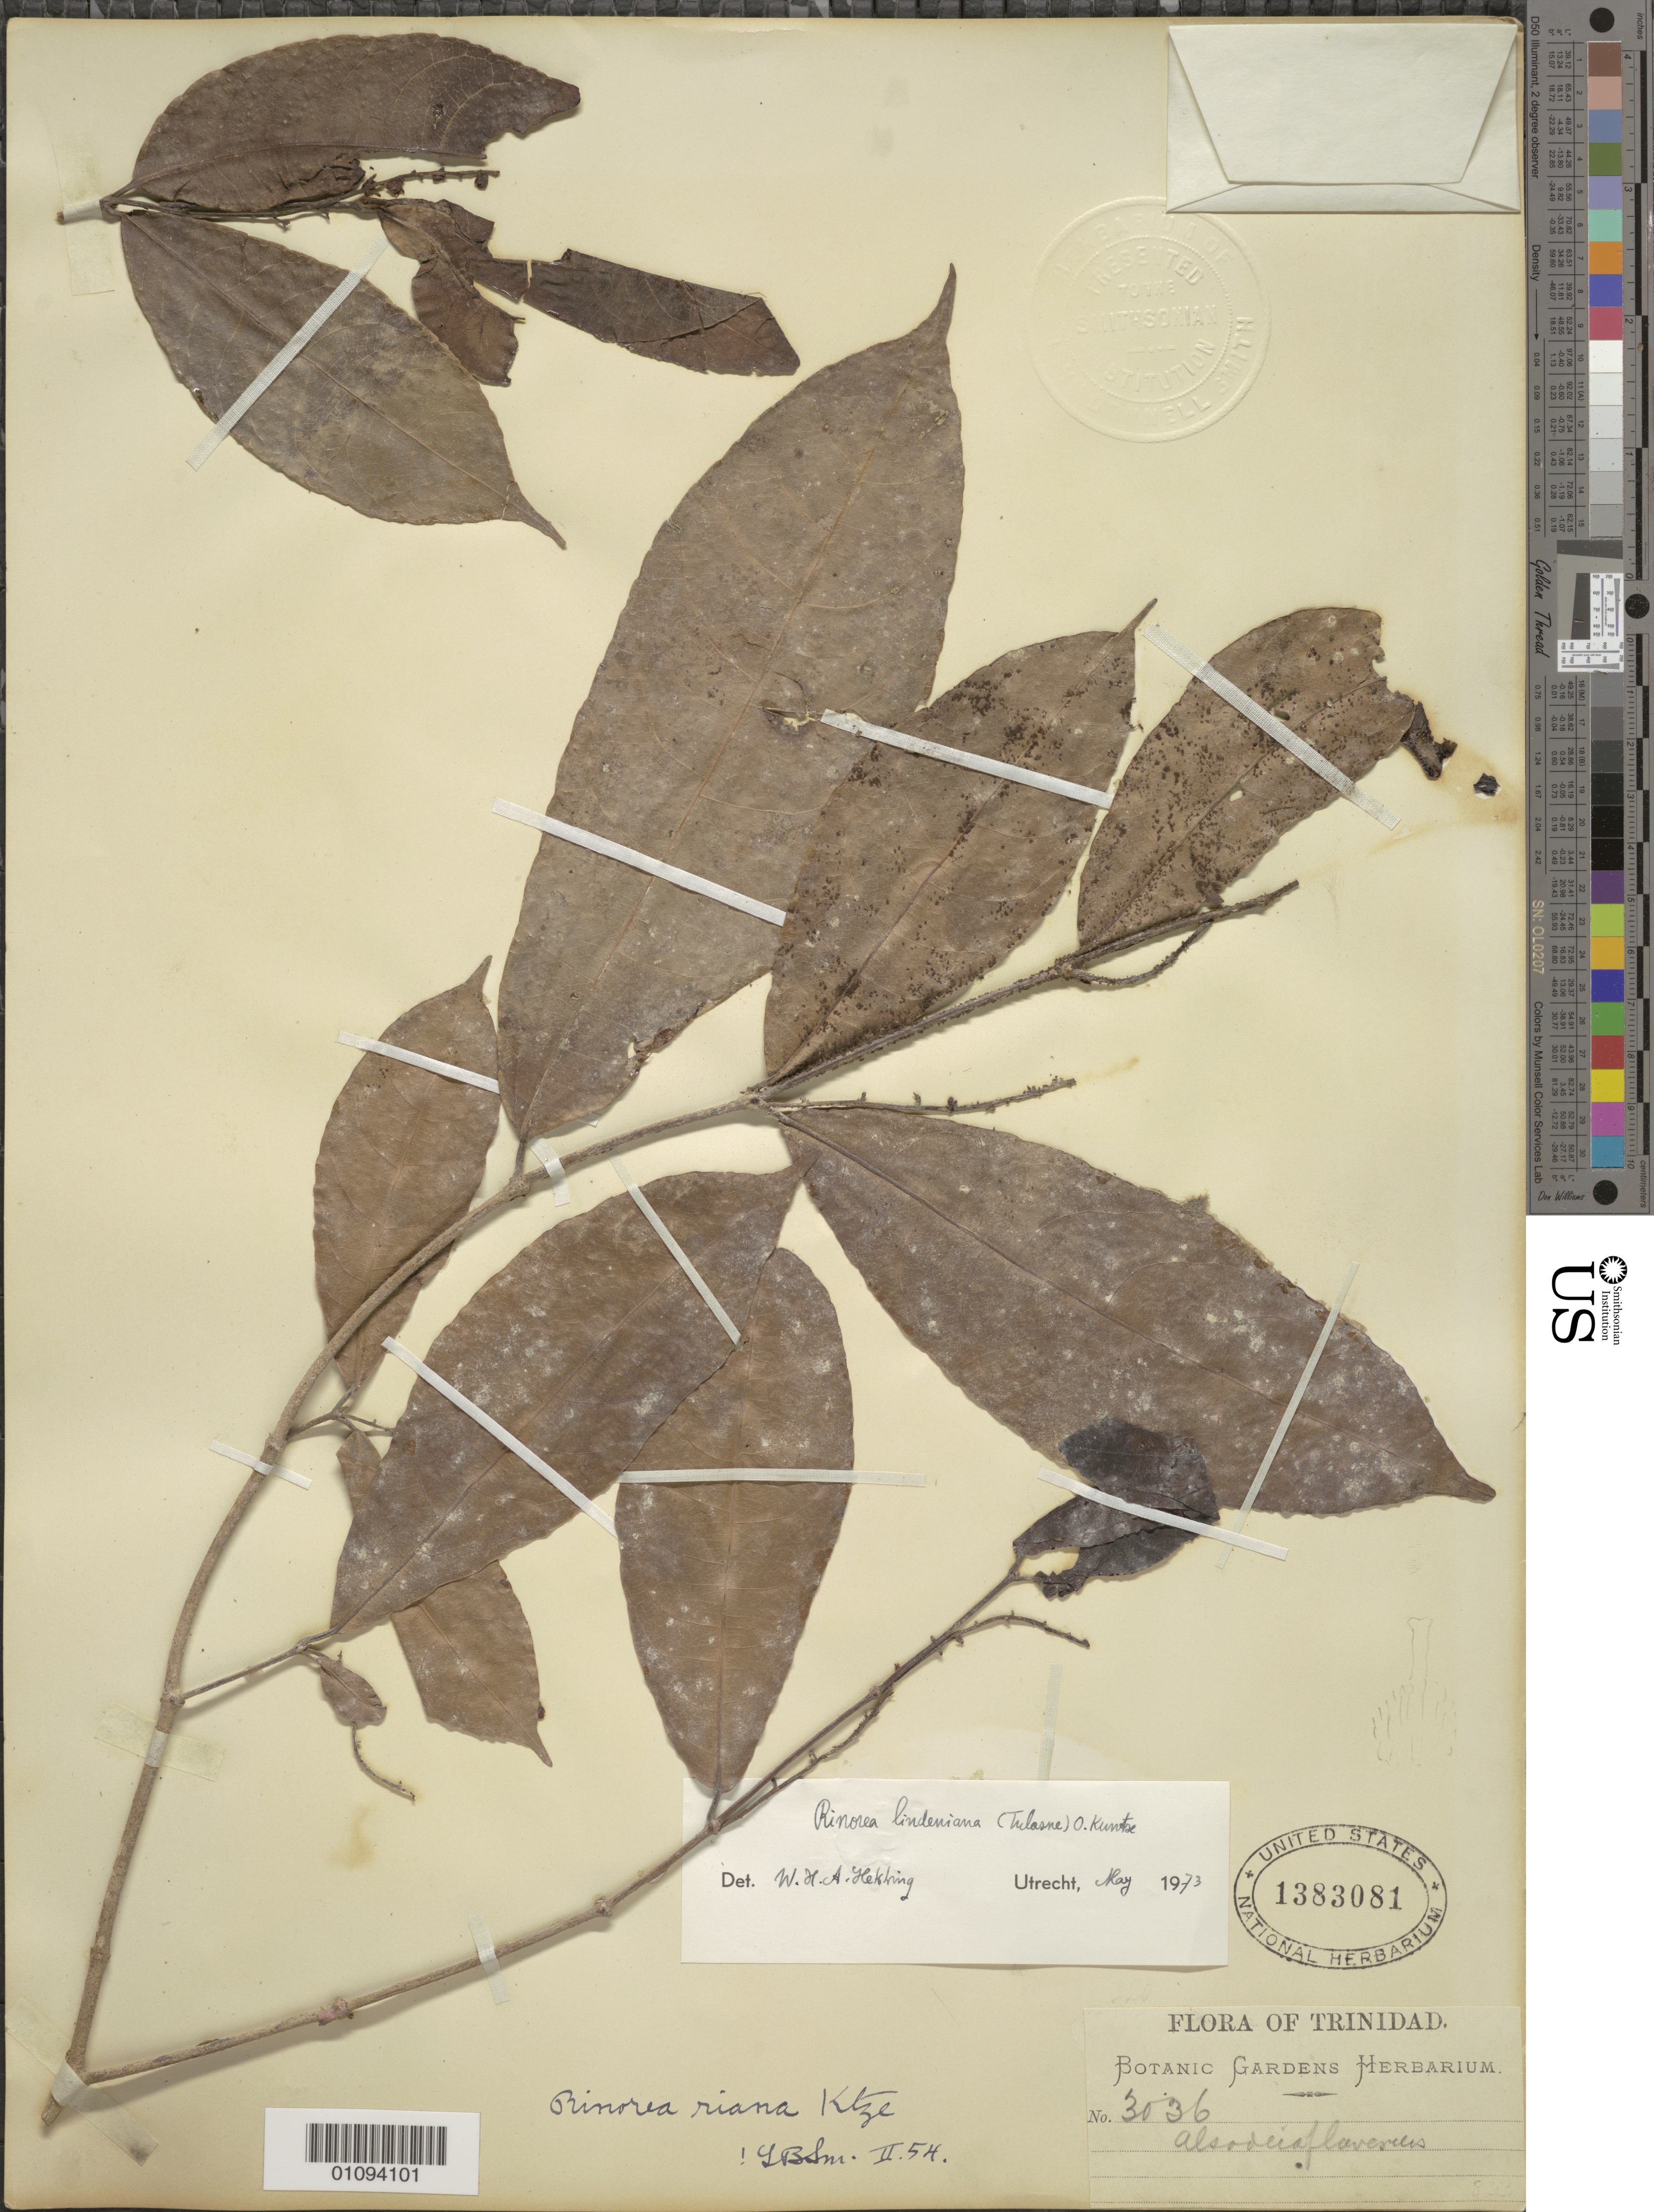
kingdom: Plantae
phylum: Tracheophyta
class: Magnoliopsida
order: Malpighiales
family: Violaceae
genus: Rinorea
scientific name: Rinorea lindeniana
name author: (Tul.) Kuntze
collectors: Botanic Gardens Herbarium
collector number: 3036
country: Trinidad and Tobago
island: Trinidad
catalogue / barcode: US 1383081